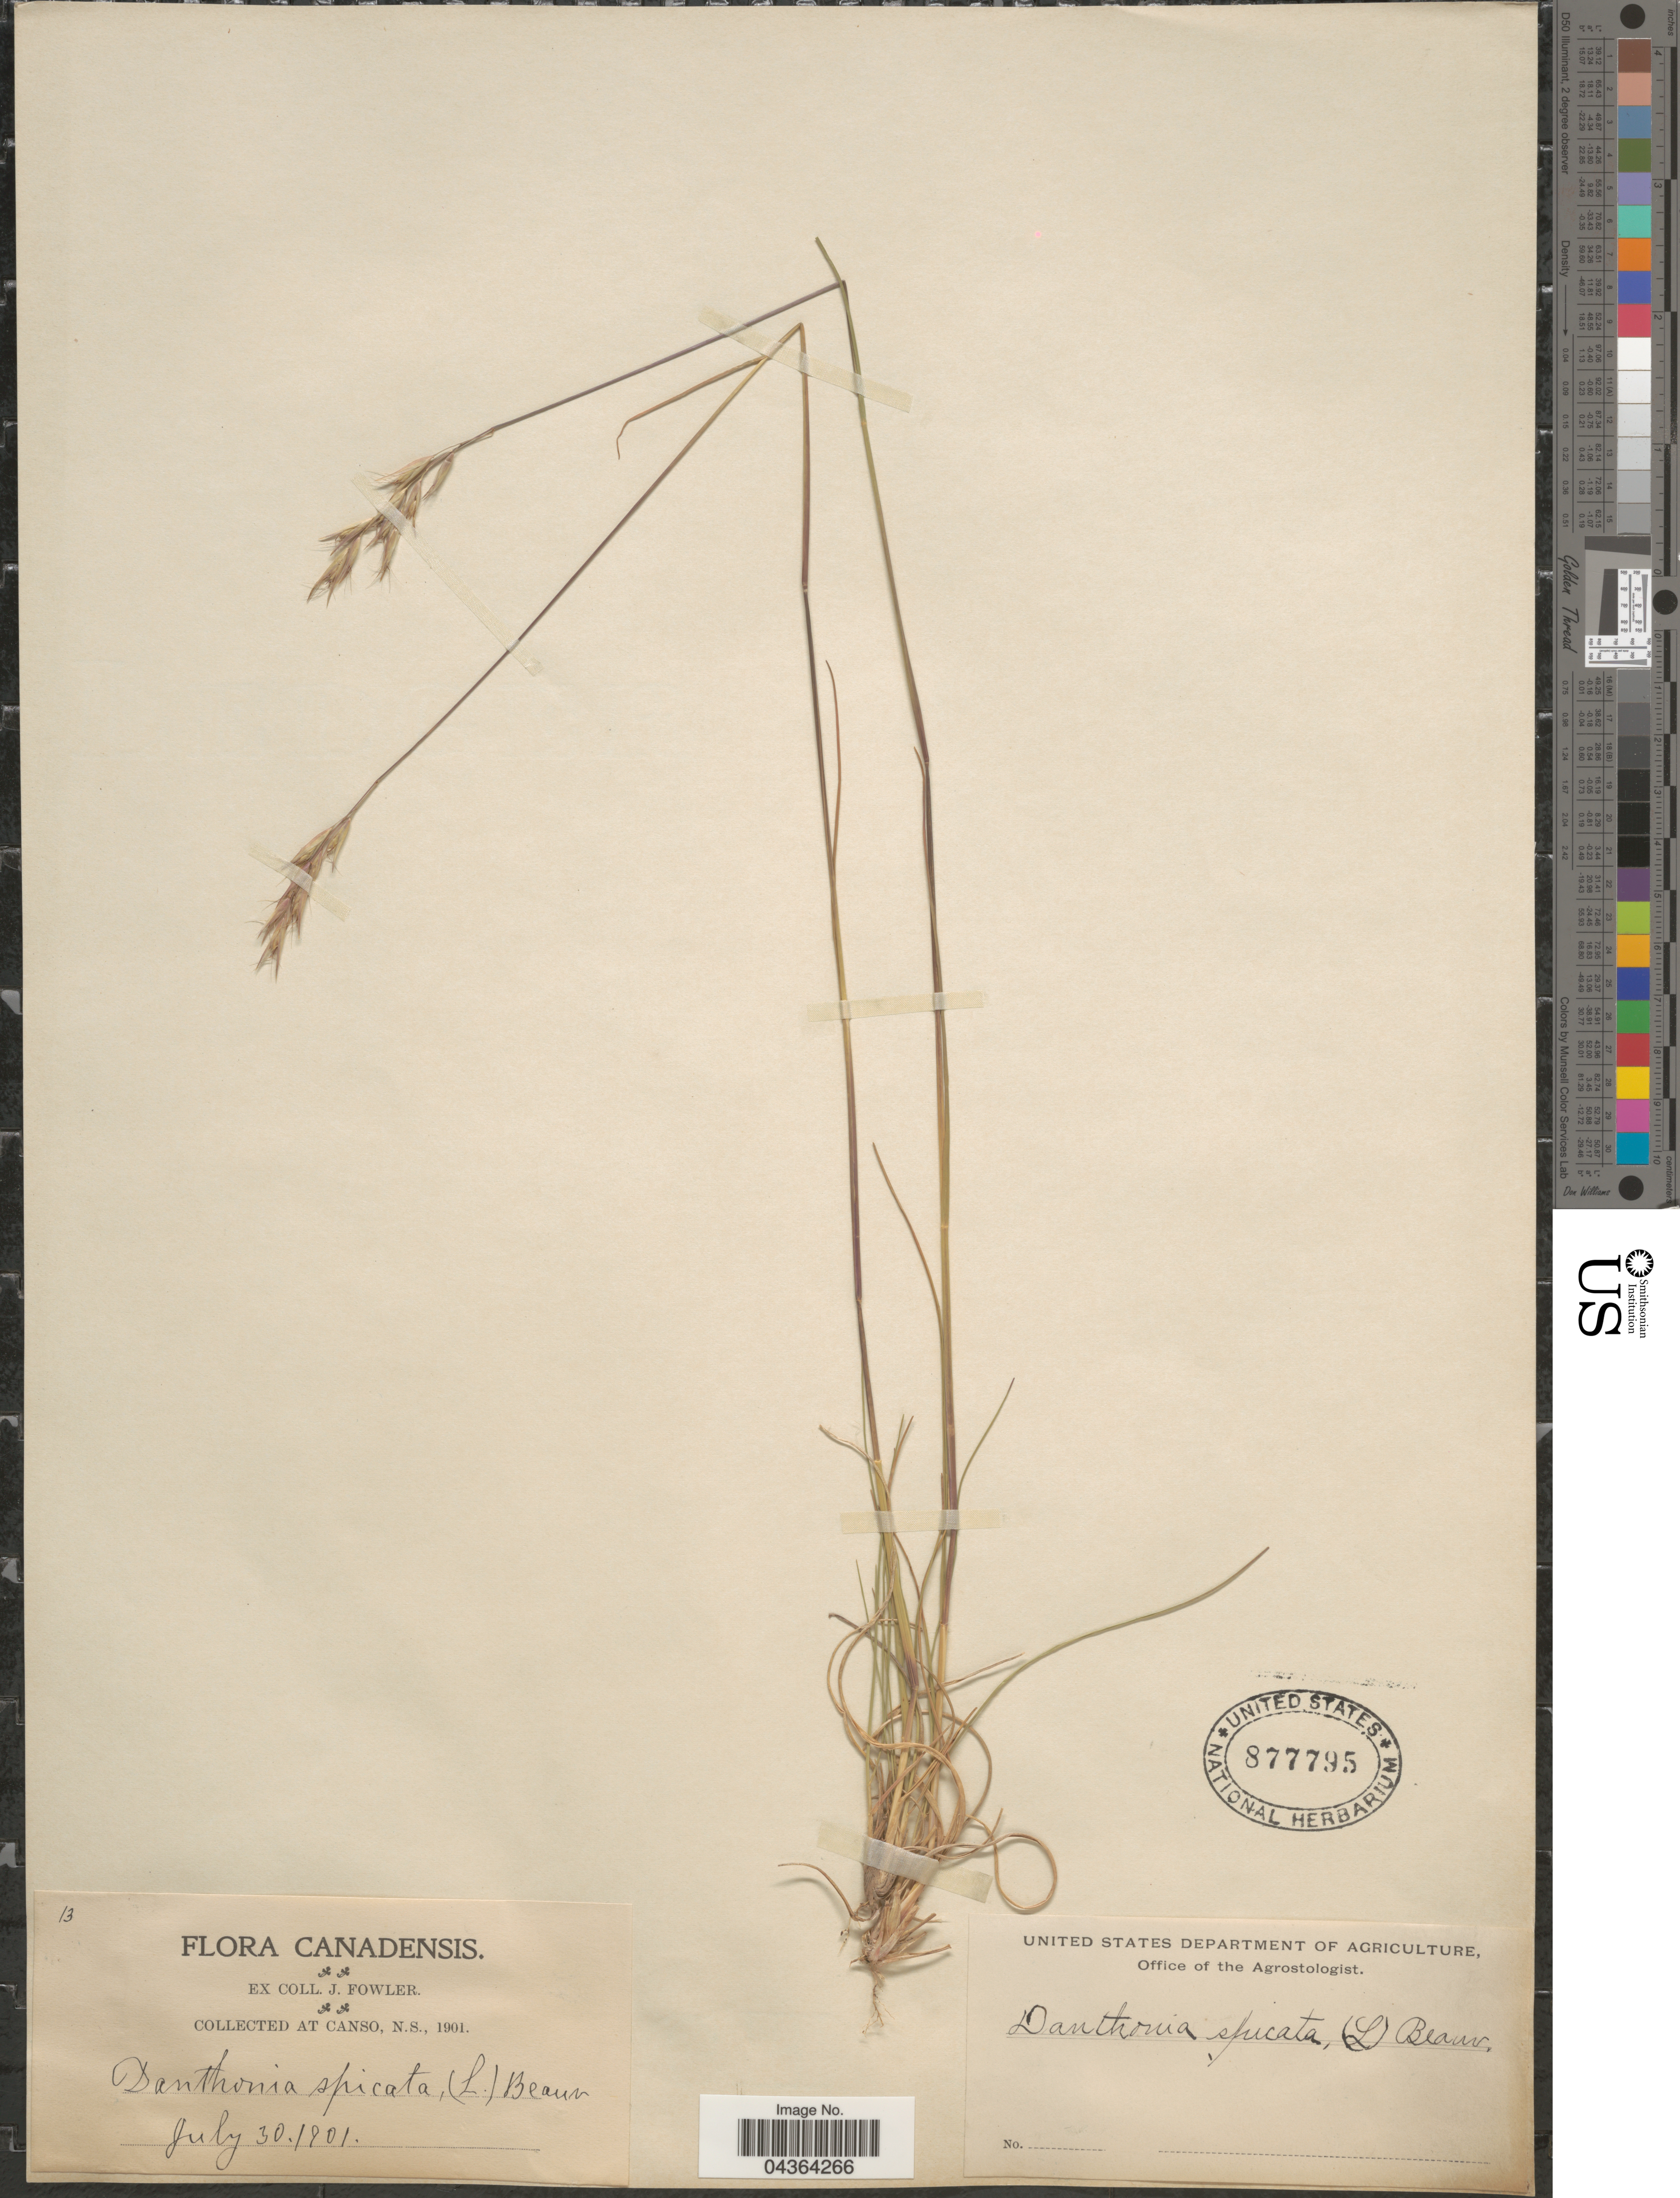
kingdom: Plantae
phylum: Tracheophyta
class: Liliopsida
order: Poales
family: Poaceae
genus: Danthonia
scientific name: Danthonia spicata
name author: (L.) P. Beauv. ex Roem. & Schult.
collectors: J. Fowler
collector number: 13?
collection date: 1901-07-30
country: Canada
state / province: Nova Scotia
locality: Canadensis. At Canso.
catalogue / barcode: US 877795